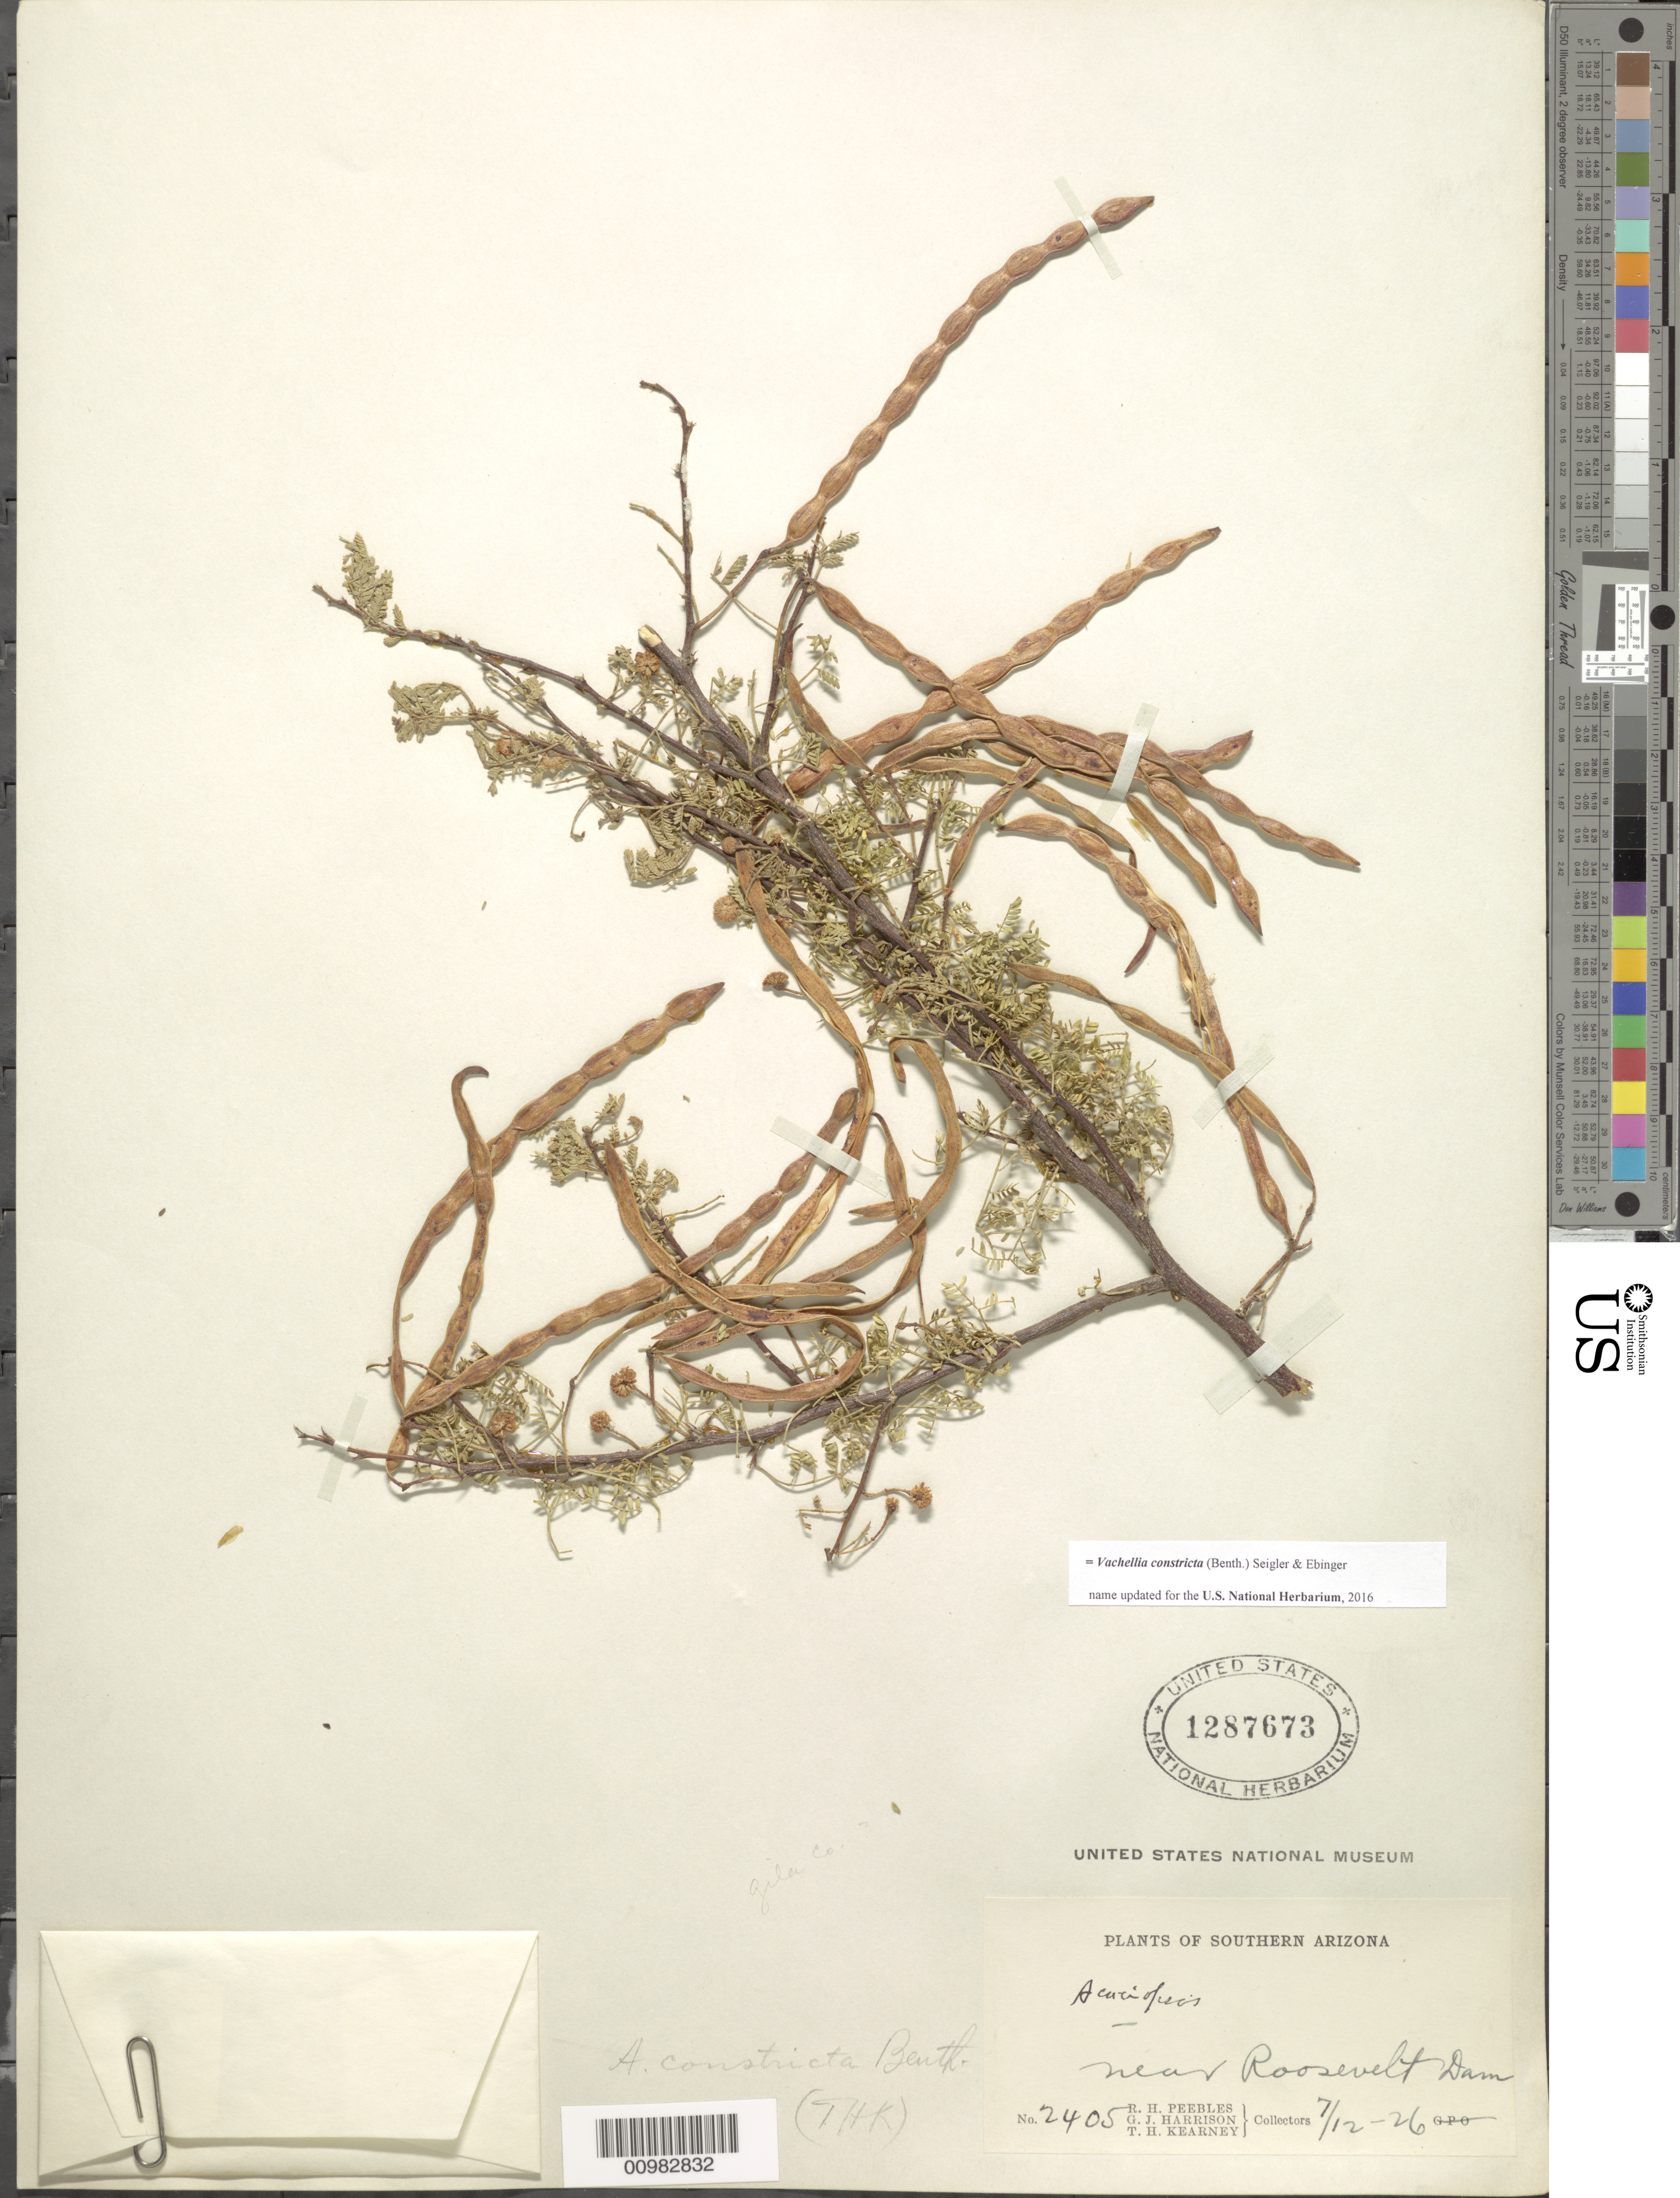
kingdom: Plantae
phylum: Tracheophyta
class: Magnoliopsida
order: Fabales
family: Fabaceae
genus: Vachellia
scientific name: Vachellia constricta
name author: (Benth.) Seigler & Ebinger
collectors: R. H. Peebles & G. J. Harrison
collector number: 2405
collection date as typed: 12 Jul 1926 or 07 Dec 1926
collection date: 1926-07-12/1926-12-07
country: United States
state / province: Arizona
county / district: Maricopa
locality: Near Roosevelt Dam.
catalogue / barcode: US 1287673